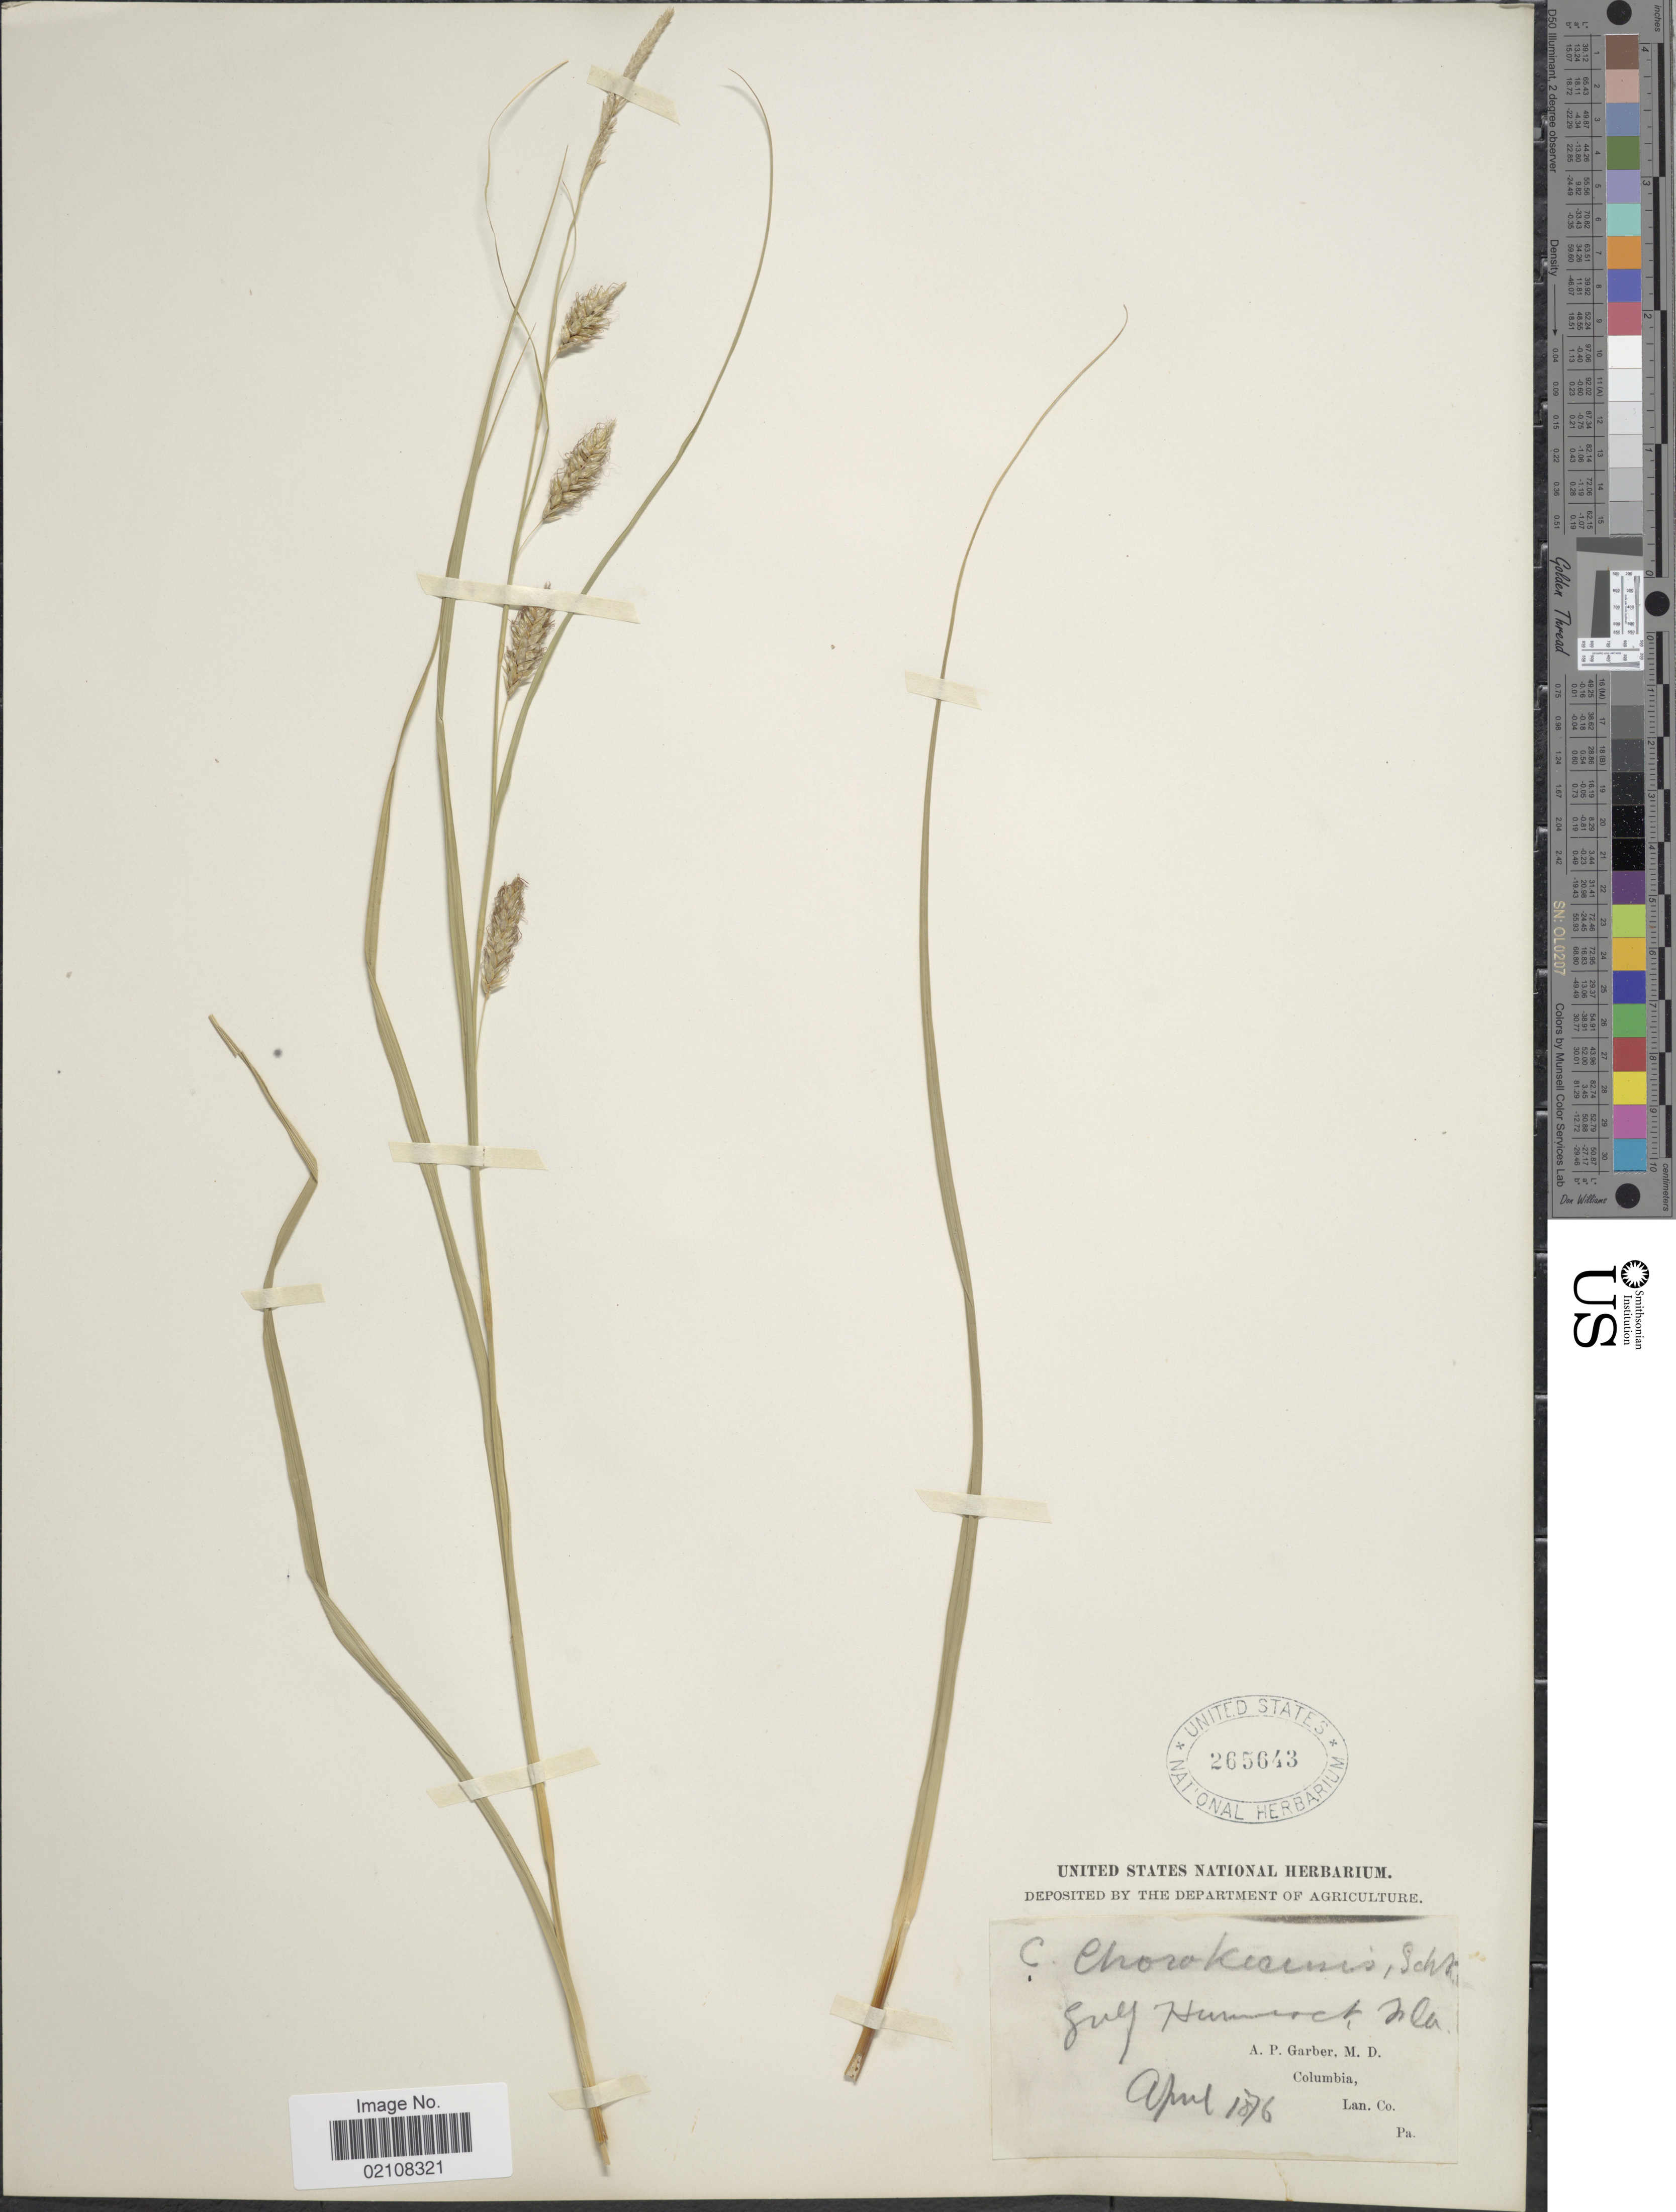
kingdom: Plantae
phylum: Tracheophyta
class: Liliopsida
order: Poales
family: Cyperaceae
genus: Carex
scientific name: Carex cherokeensis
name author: Schwein.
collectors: A. P. Garber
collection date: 1876-04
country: United States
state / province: Florida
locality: Gulf Hammock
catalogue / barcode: US 265643